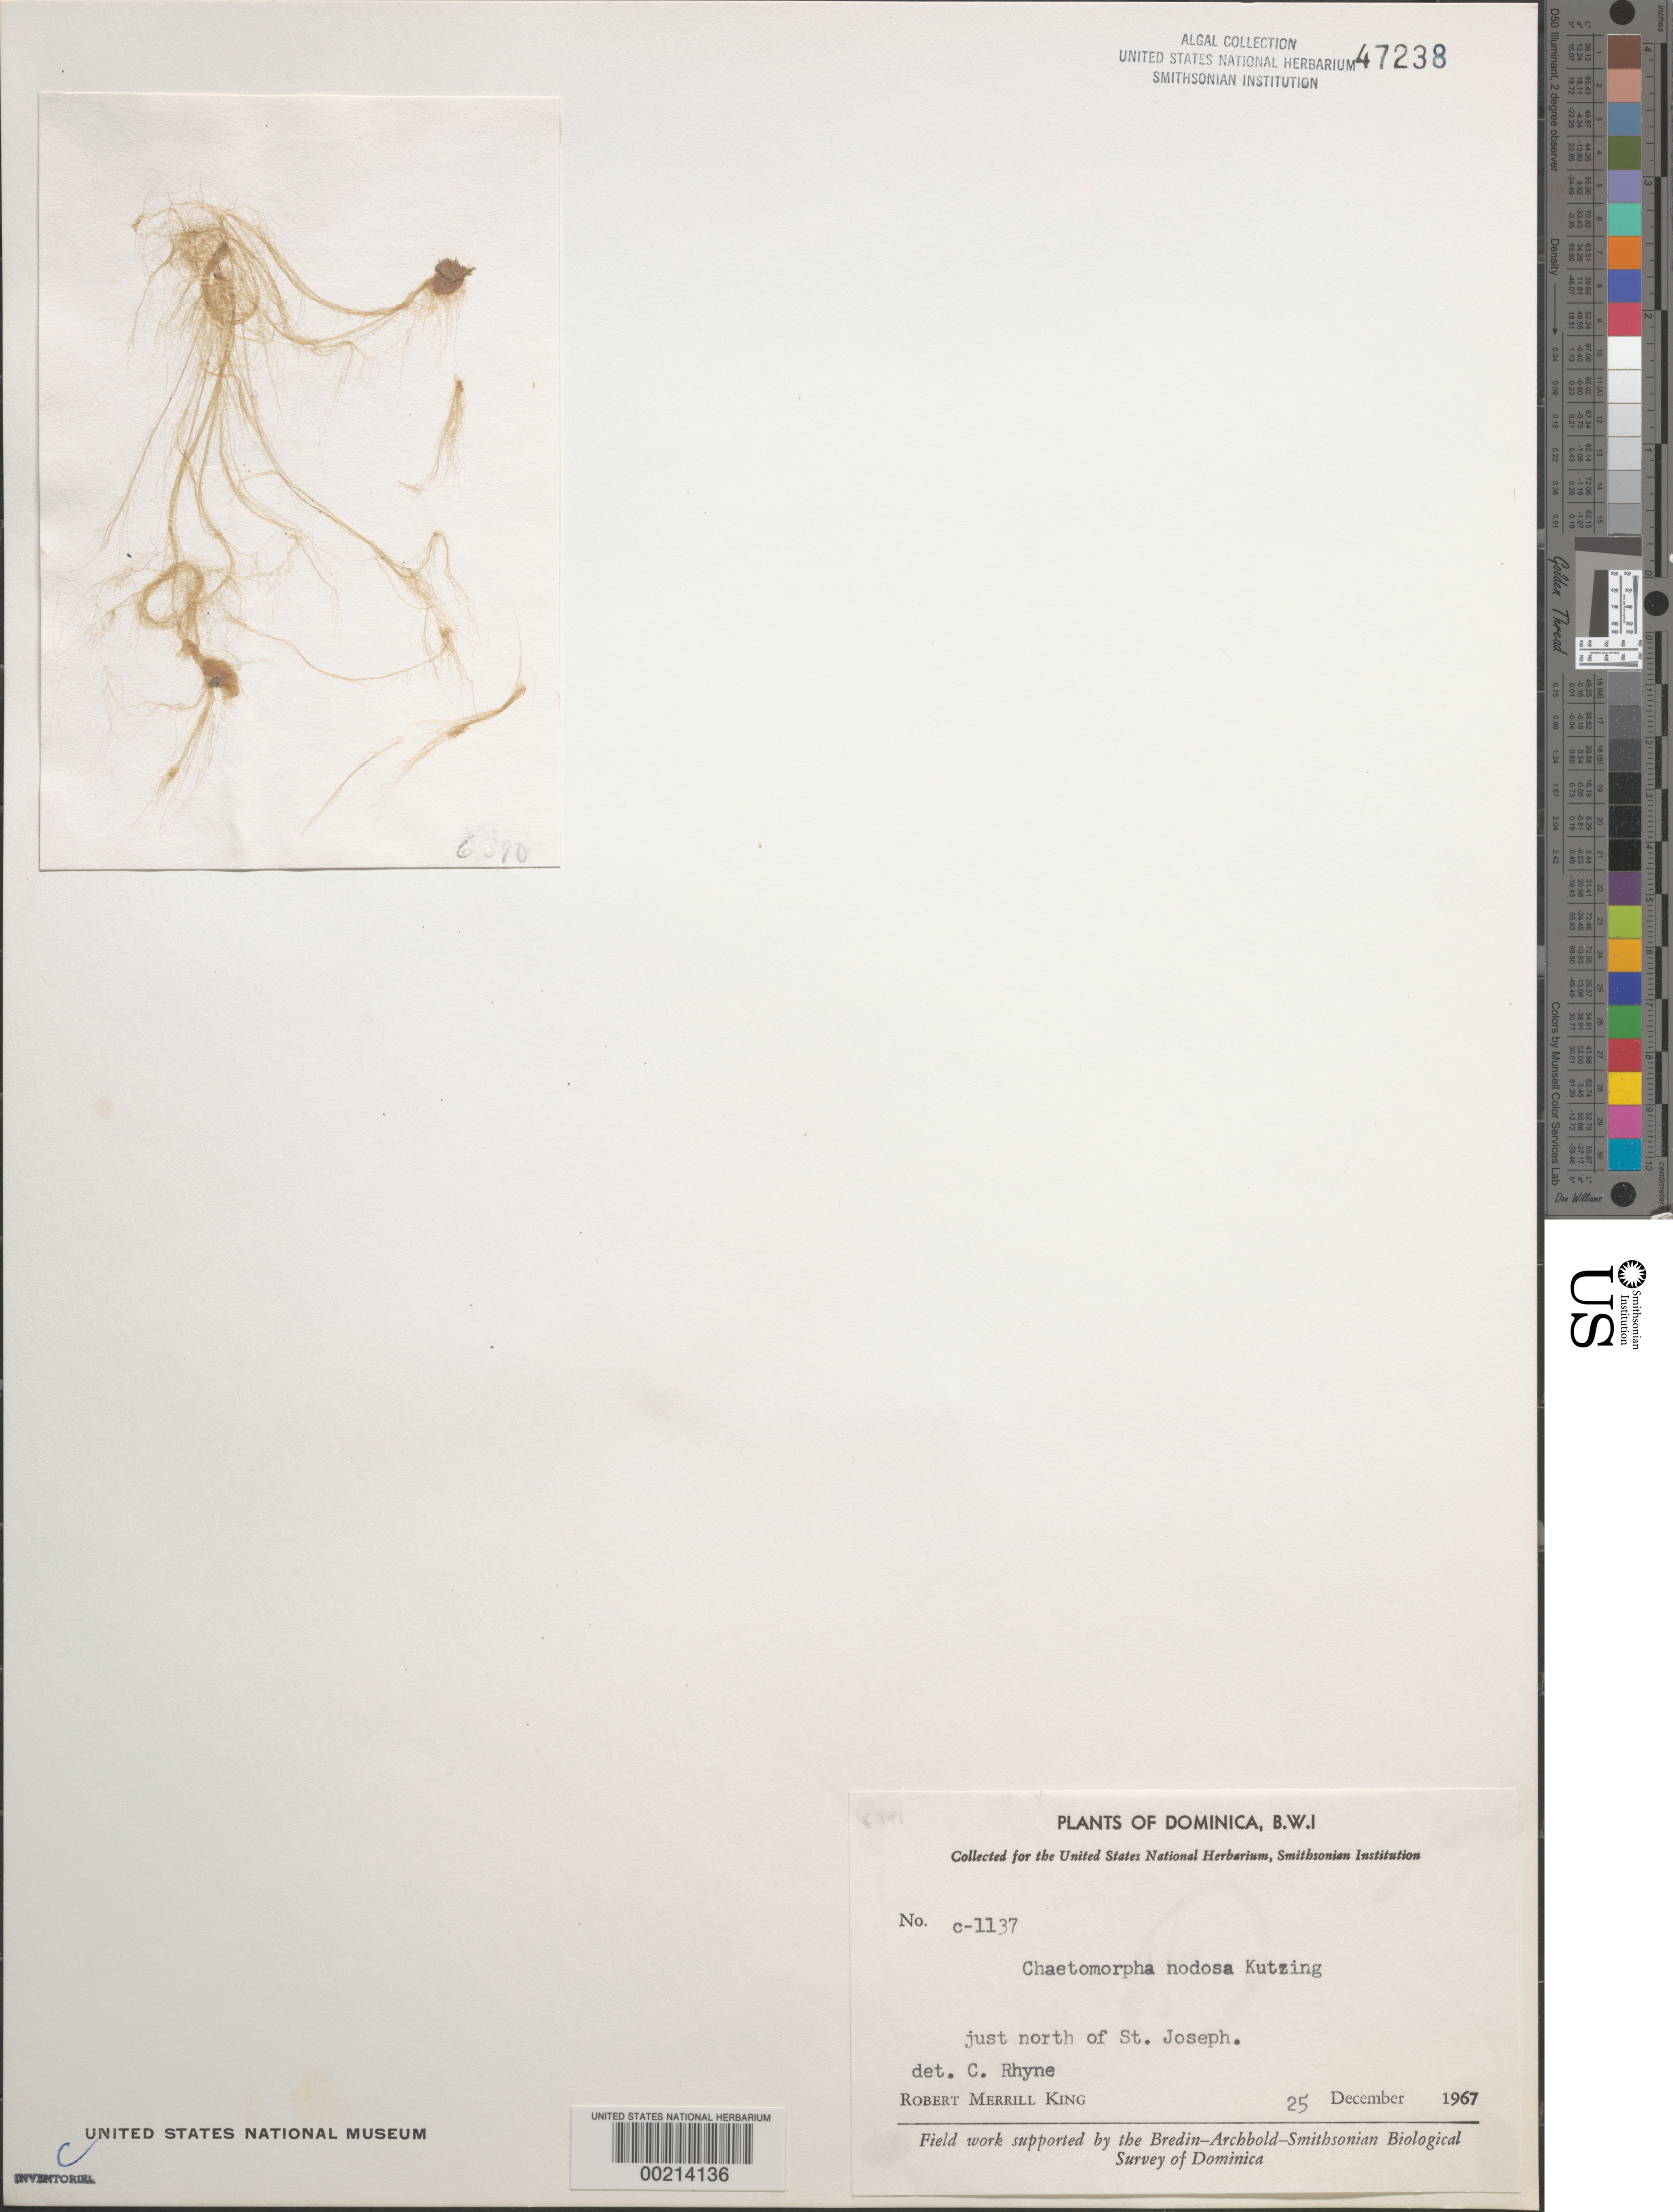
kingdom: Plantae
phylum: Chlorophyta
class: Ulvophyceae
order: Cladophorales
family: Cladophoraceae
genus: Chaetomorpha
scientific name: Chaetomorpha nodosa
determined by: Rhyne, C. F.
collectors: R. M. King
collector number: C-1137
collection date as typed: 25 Dec 1967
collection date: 1967-12-25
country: Dominica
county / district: St. Joseph's Parish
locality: Just north of St. Joseph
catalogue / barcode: US 47238